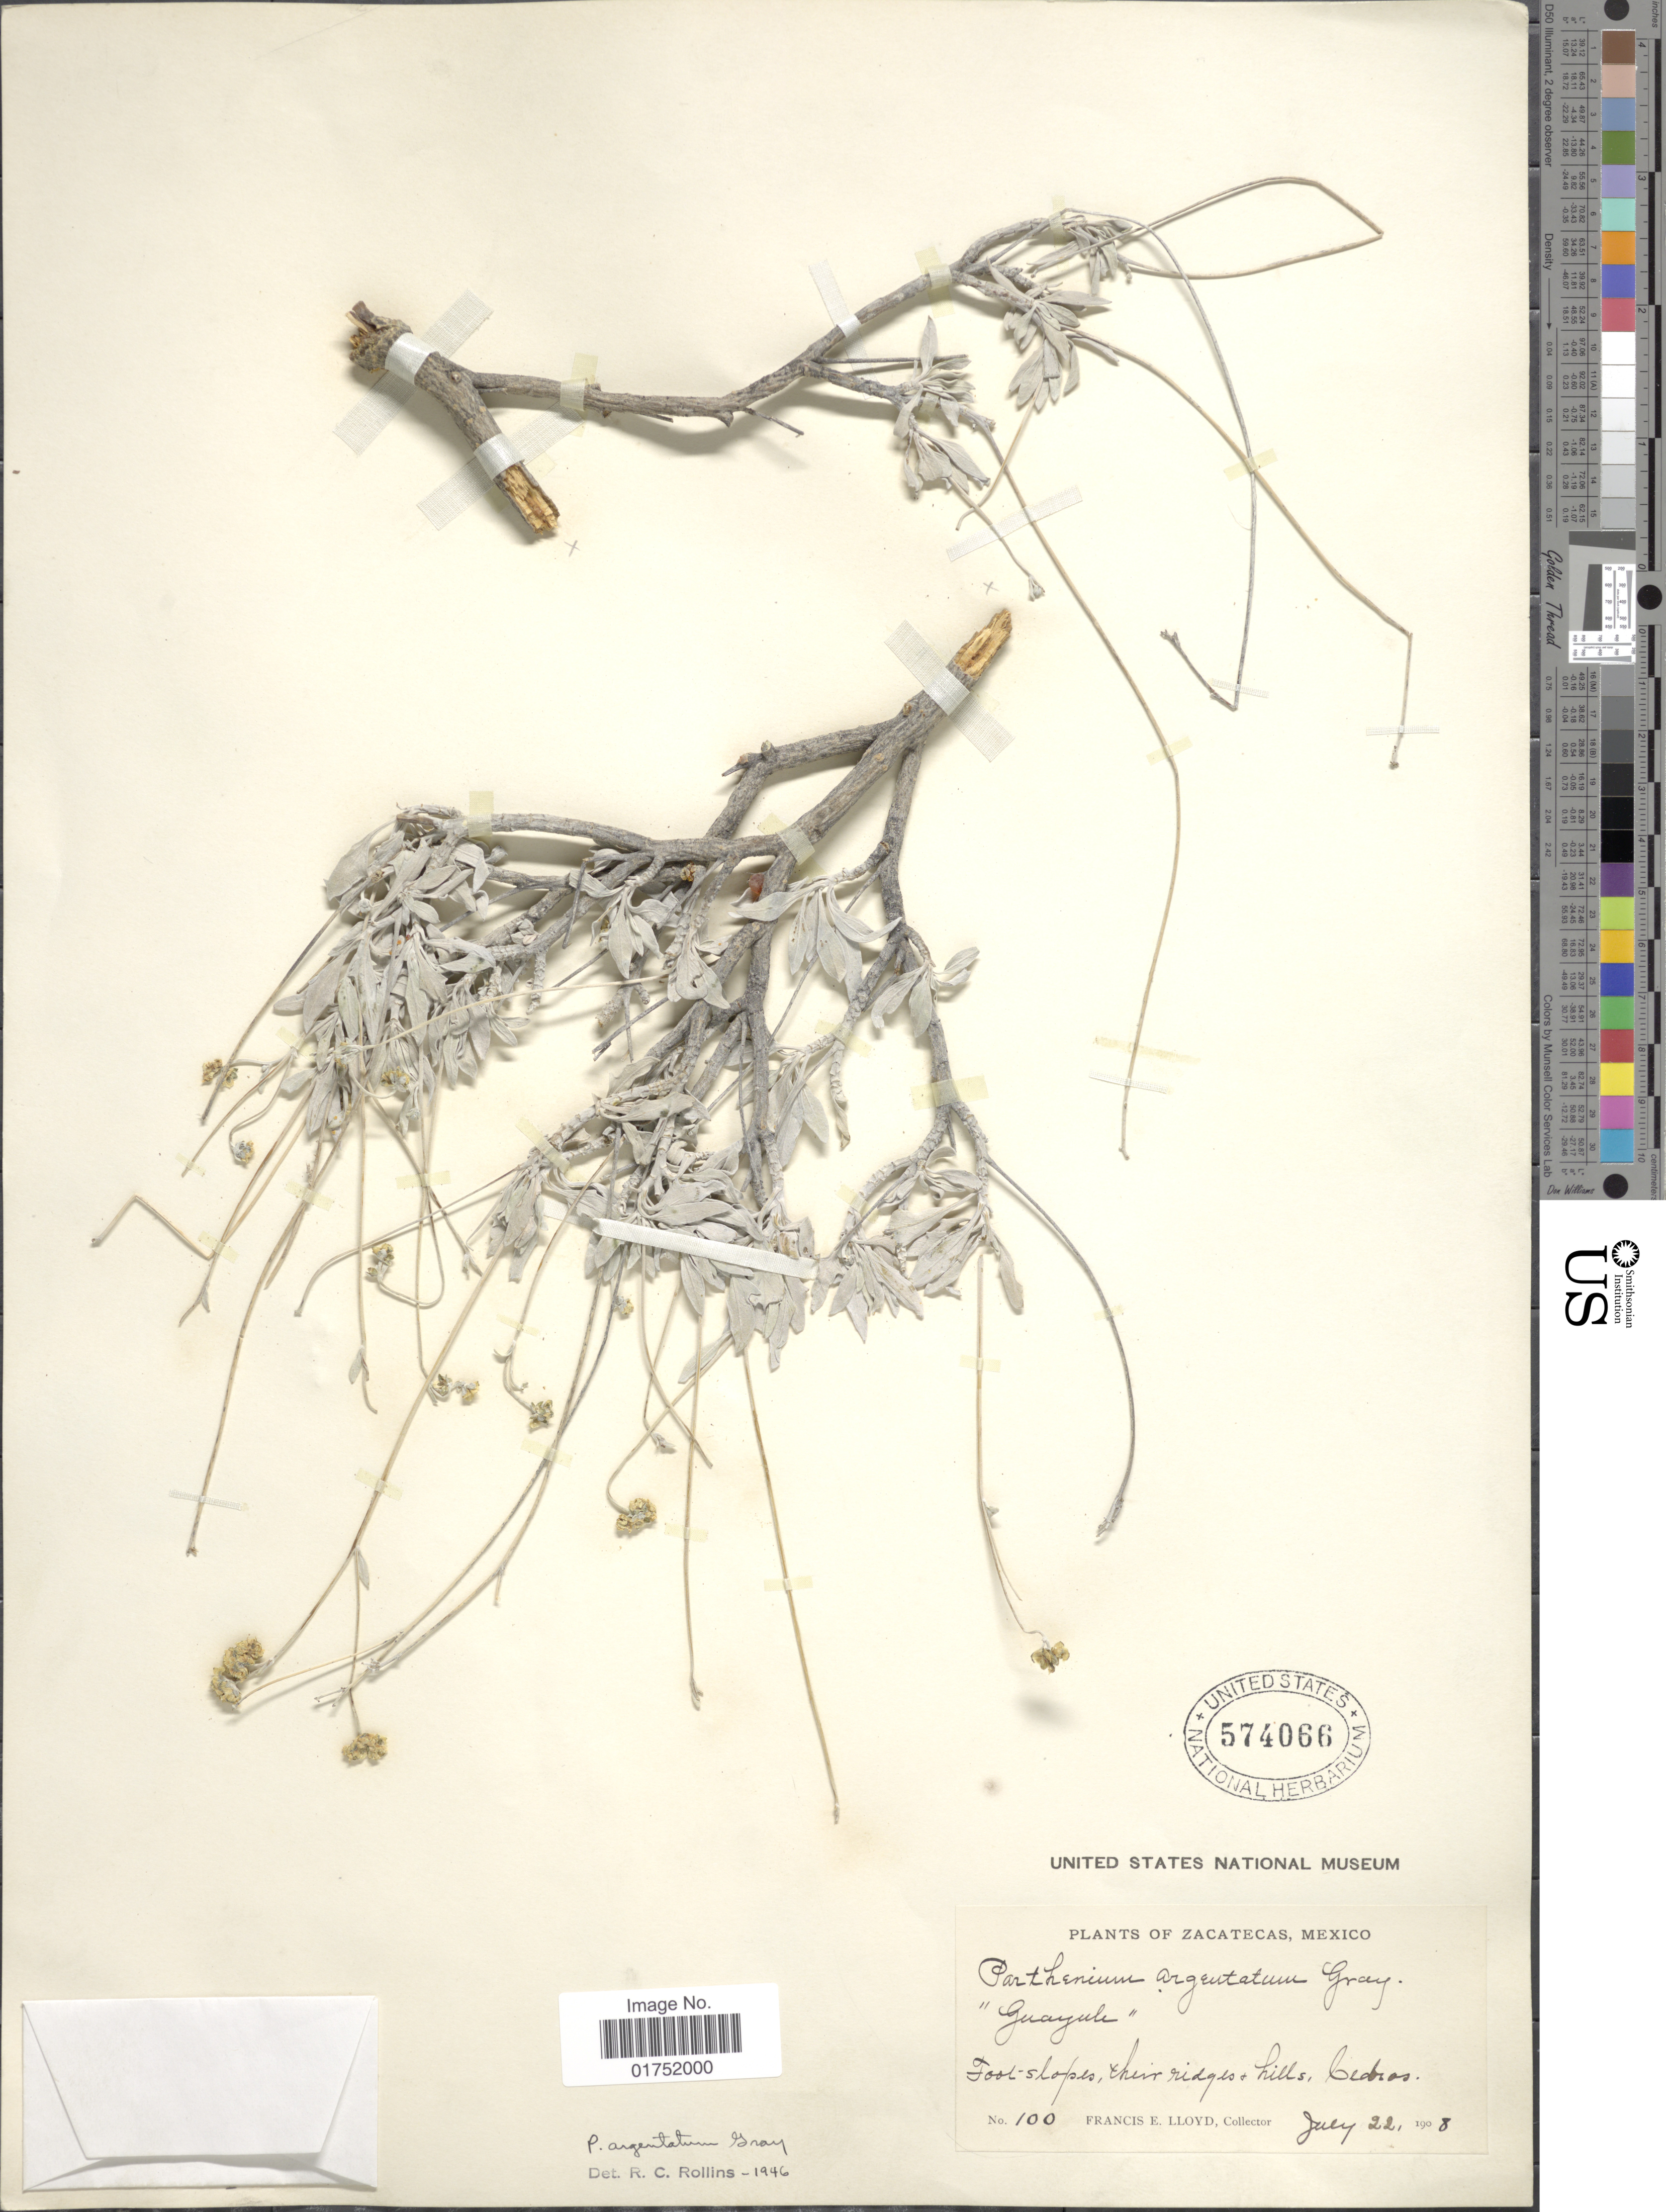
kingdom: Plantae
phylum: Tracheophyta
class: Magnoliopsida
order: Asterales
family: Asteraceae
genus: Parthenium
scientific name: Parthenium argentatum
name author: A. Gray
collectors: Lloyd, C. E.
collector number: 100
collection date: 1908-07-22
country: Mexico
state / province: Zacatecas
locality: Cedros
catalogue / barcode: US 574066